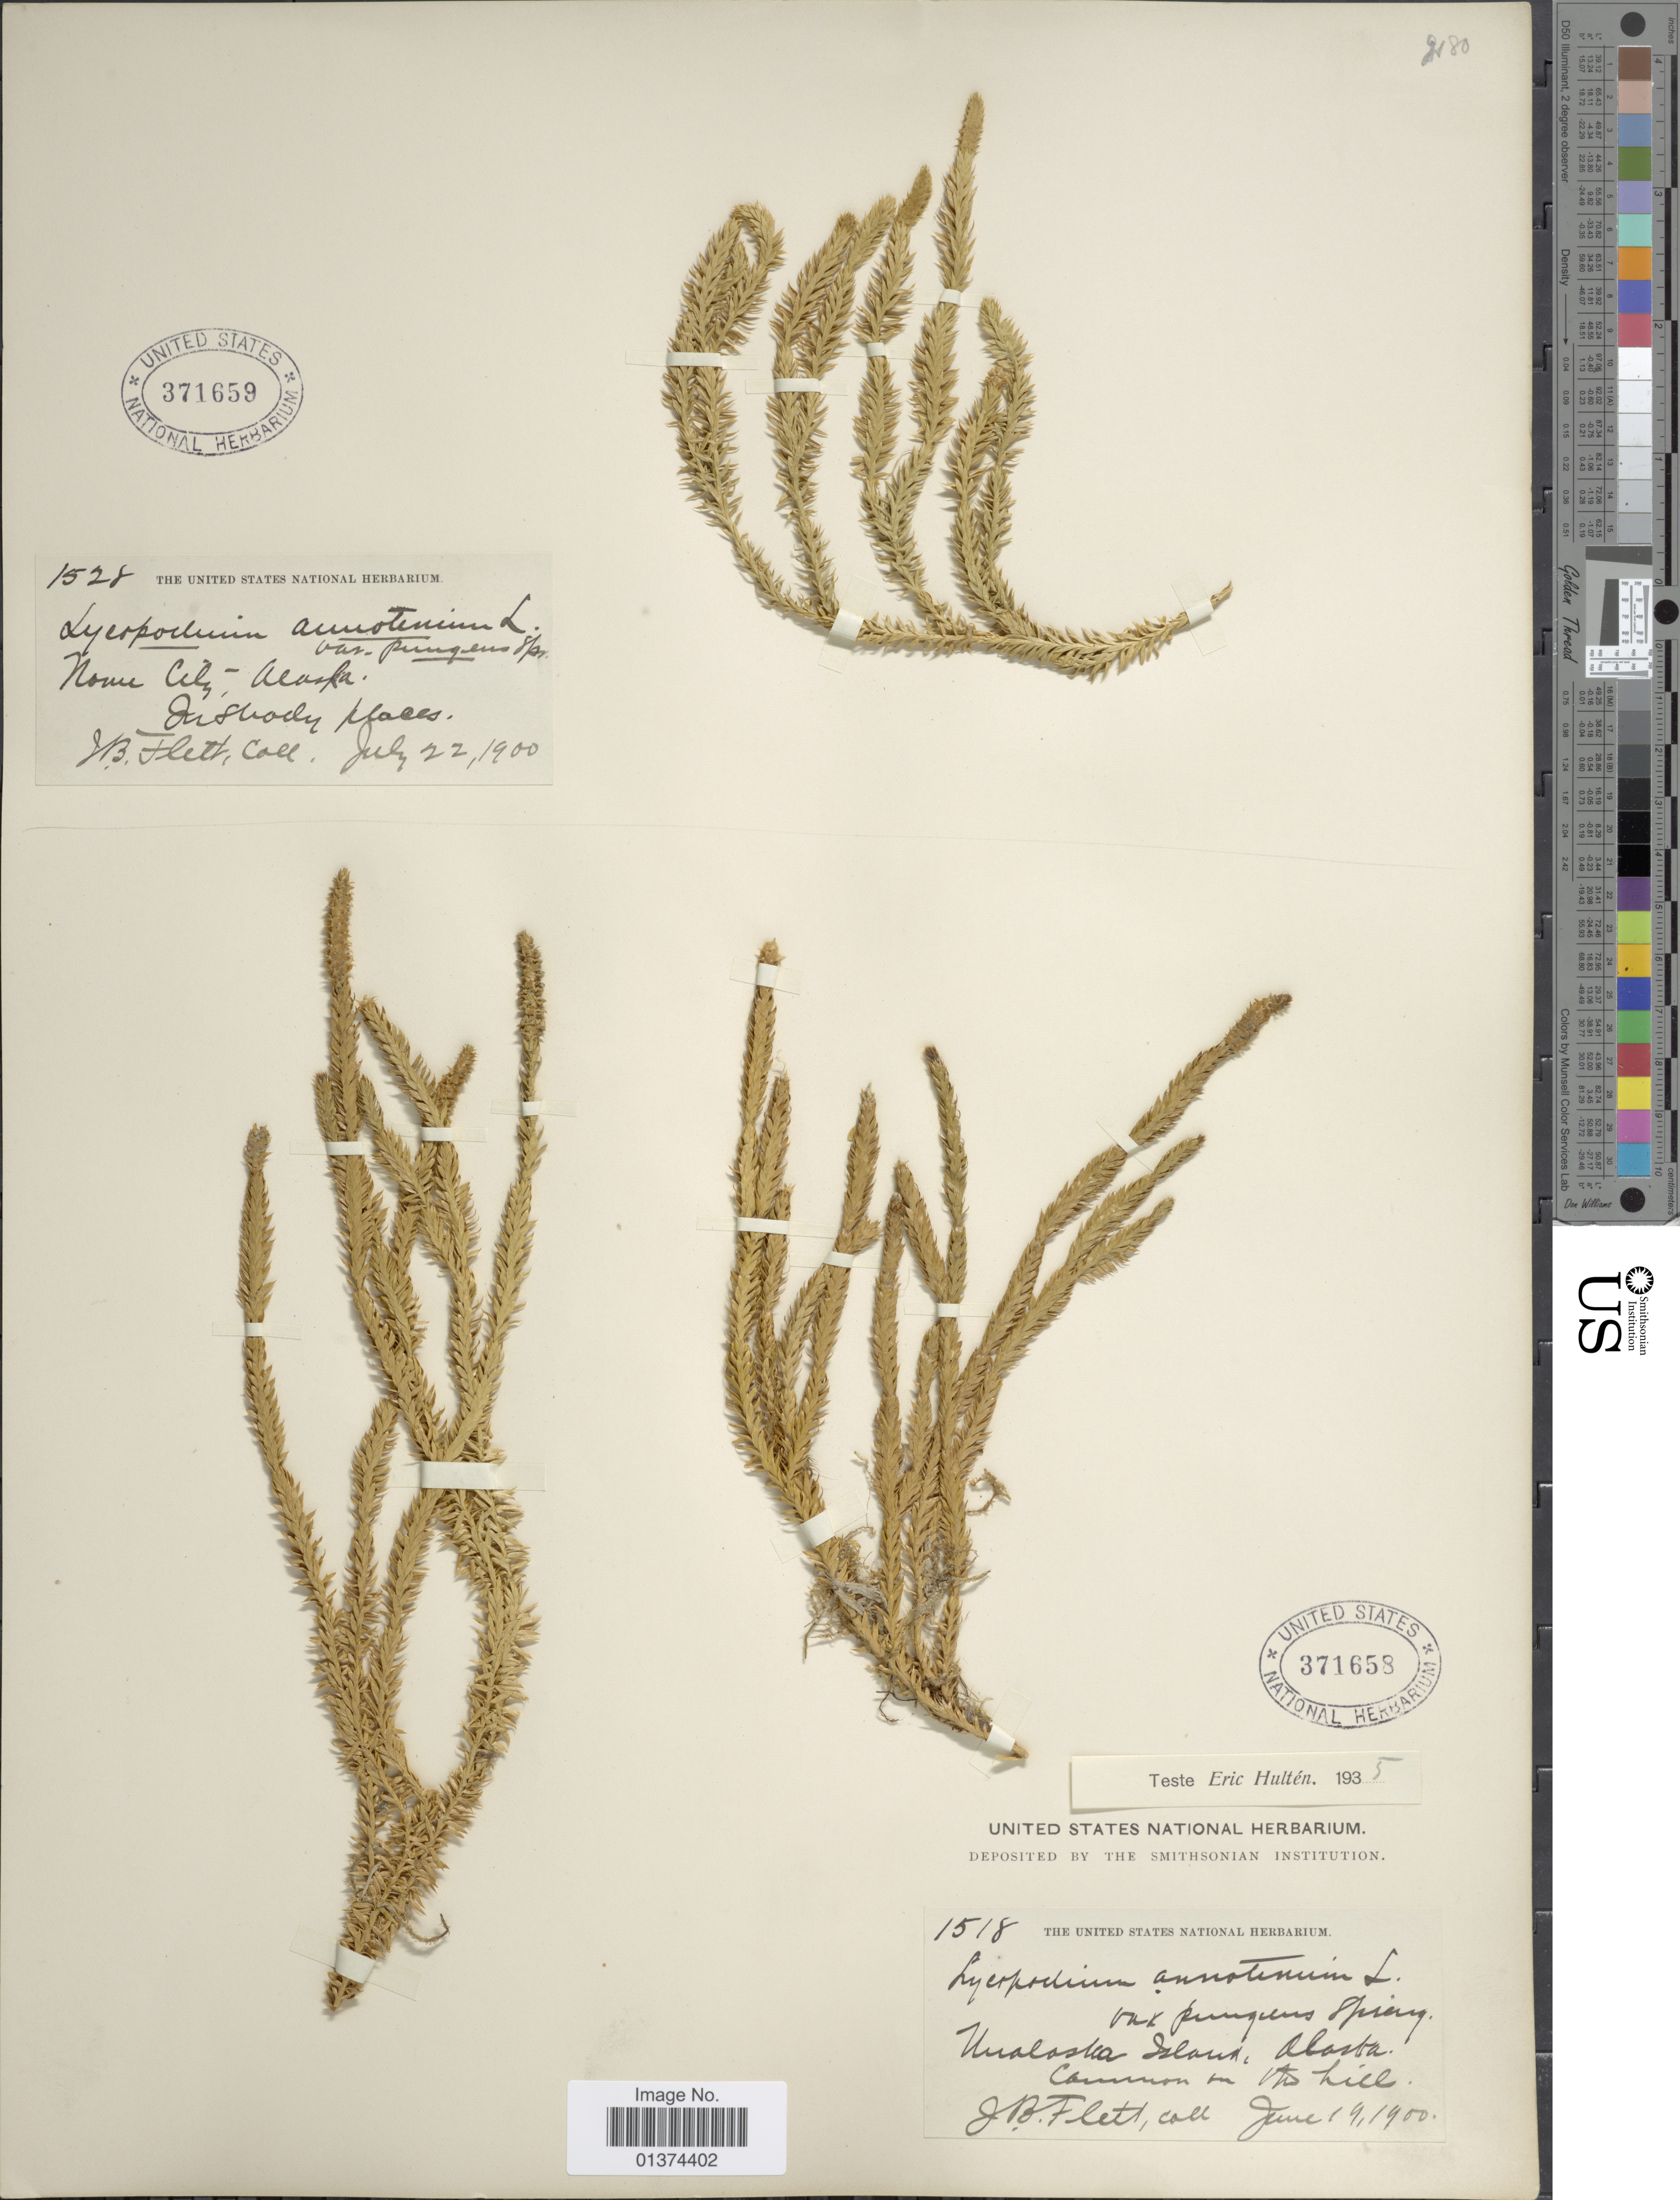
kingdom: Plantae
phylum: Tracheophyta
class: Lycopodiopsida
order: Lycopodiales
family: Lycopodiaceae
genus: Spinulum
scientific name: Spinulum annotinum subsp. annotinum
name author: (L.) A. Haines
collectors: J. Flett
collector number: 1518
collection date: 1900-06-19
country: United States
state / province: Alaska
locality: Unalaska Island, Common on the hill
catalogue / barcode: US 371658